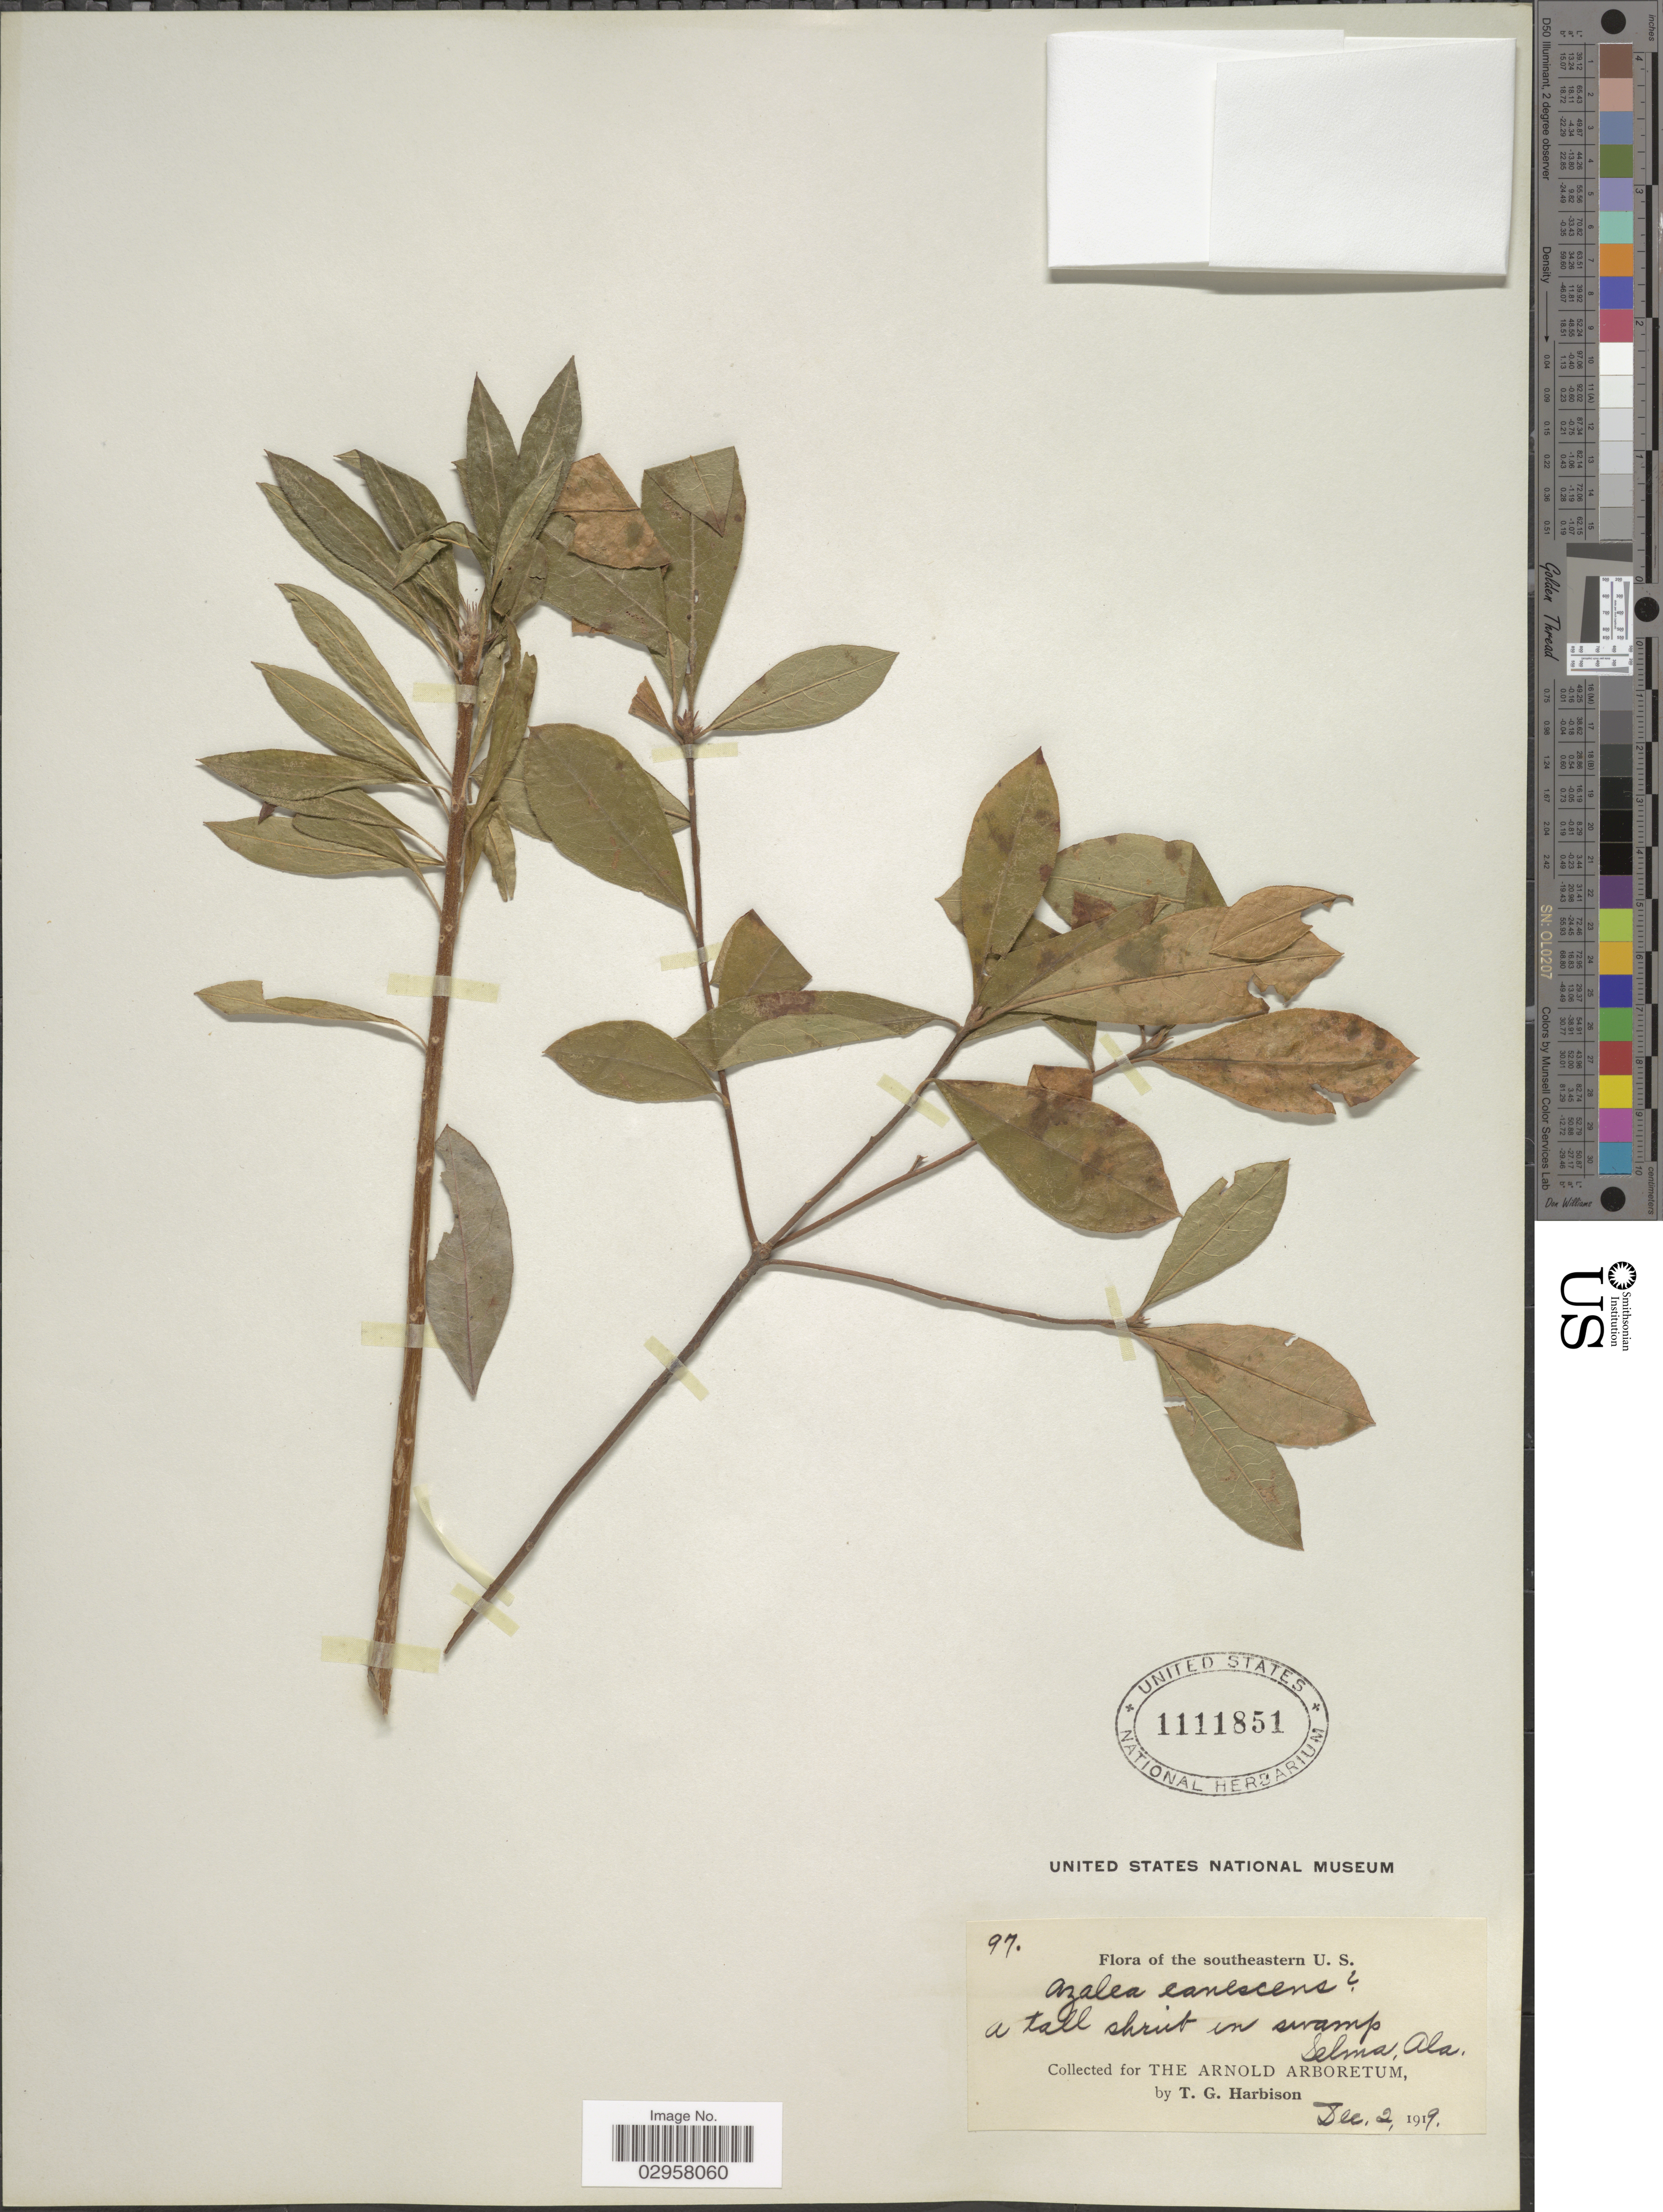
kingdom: Plantae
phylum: Tracheophyta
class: Magnoliopsida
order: Ericales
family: Ericaceae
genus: Rhododendron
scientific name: Rhododendron canescens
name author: (Michx.) Sweet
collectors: T. Harbison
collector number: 97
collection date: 1919-12-02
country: United States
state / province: Alabama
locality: A tall shrub in swamp Selma.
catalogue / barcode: US 1111851